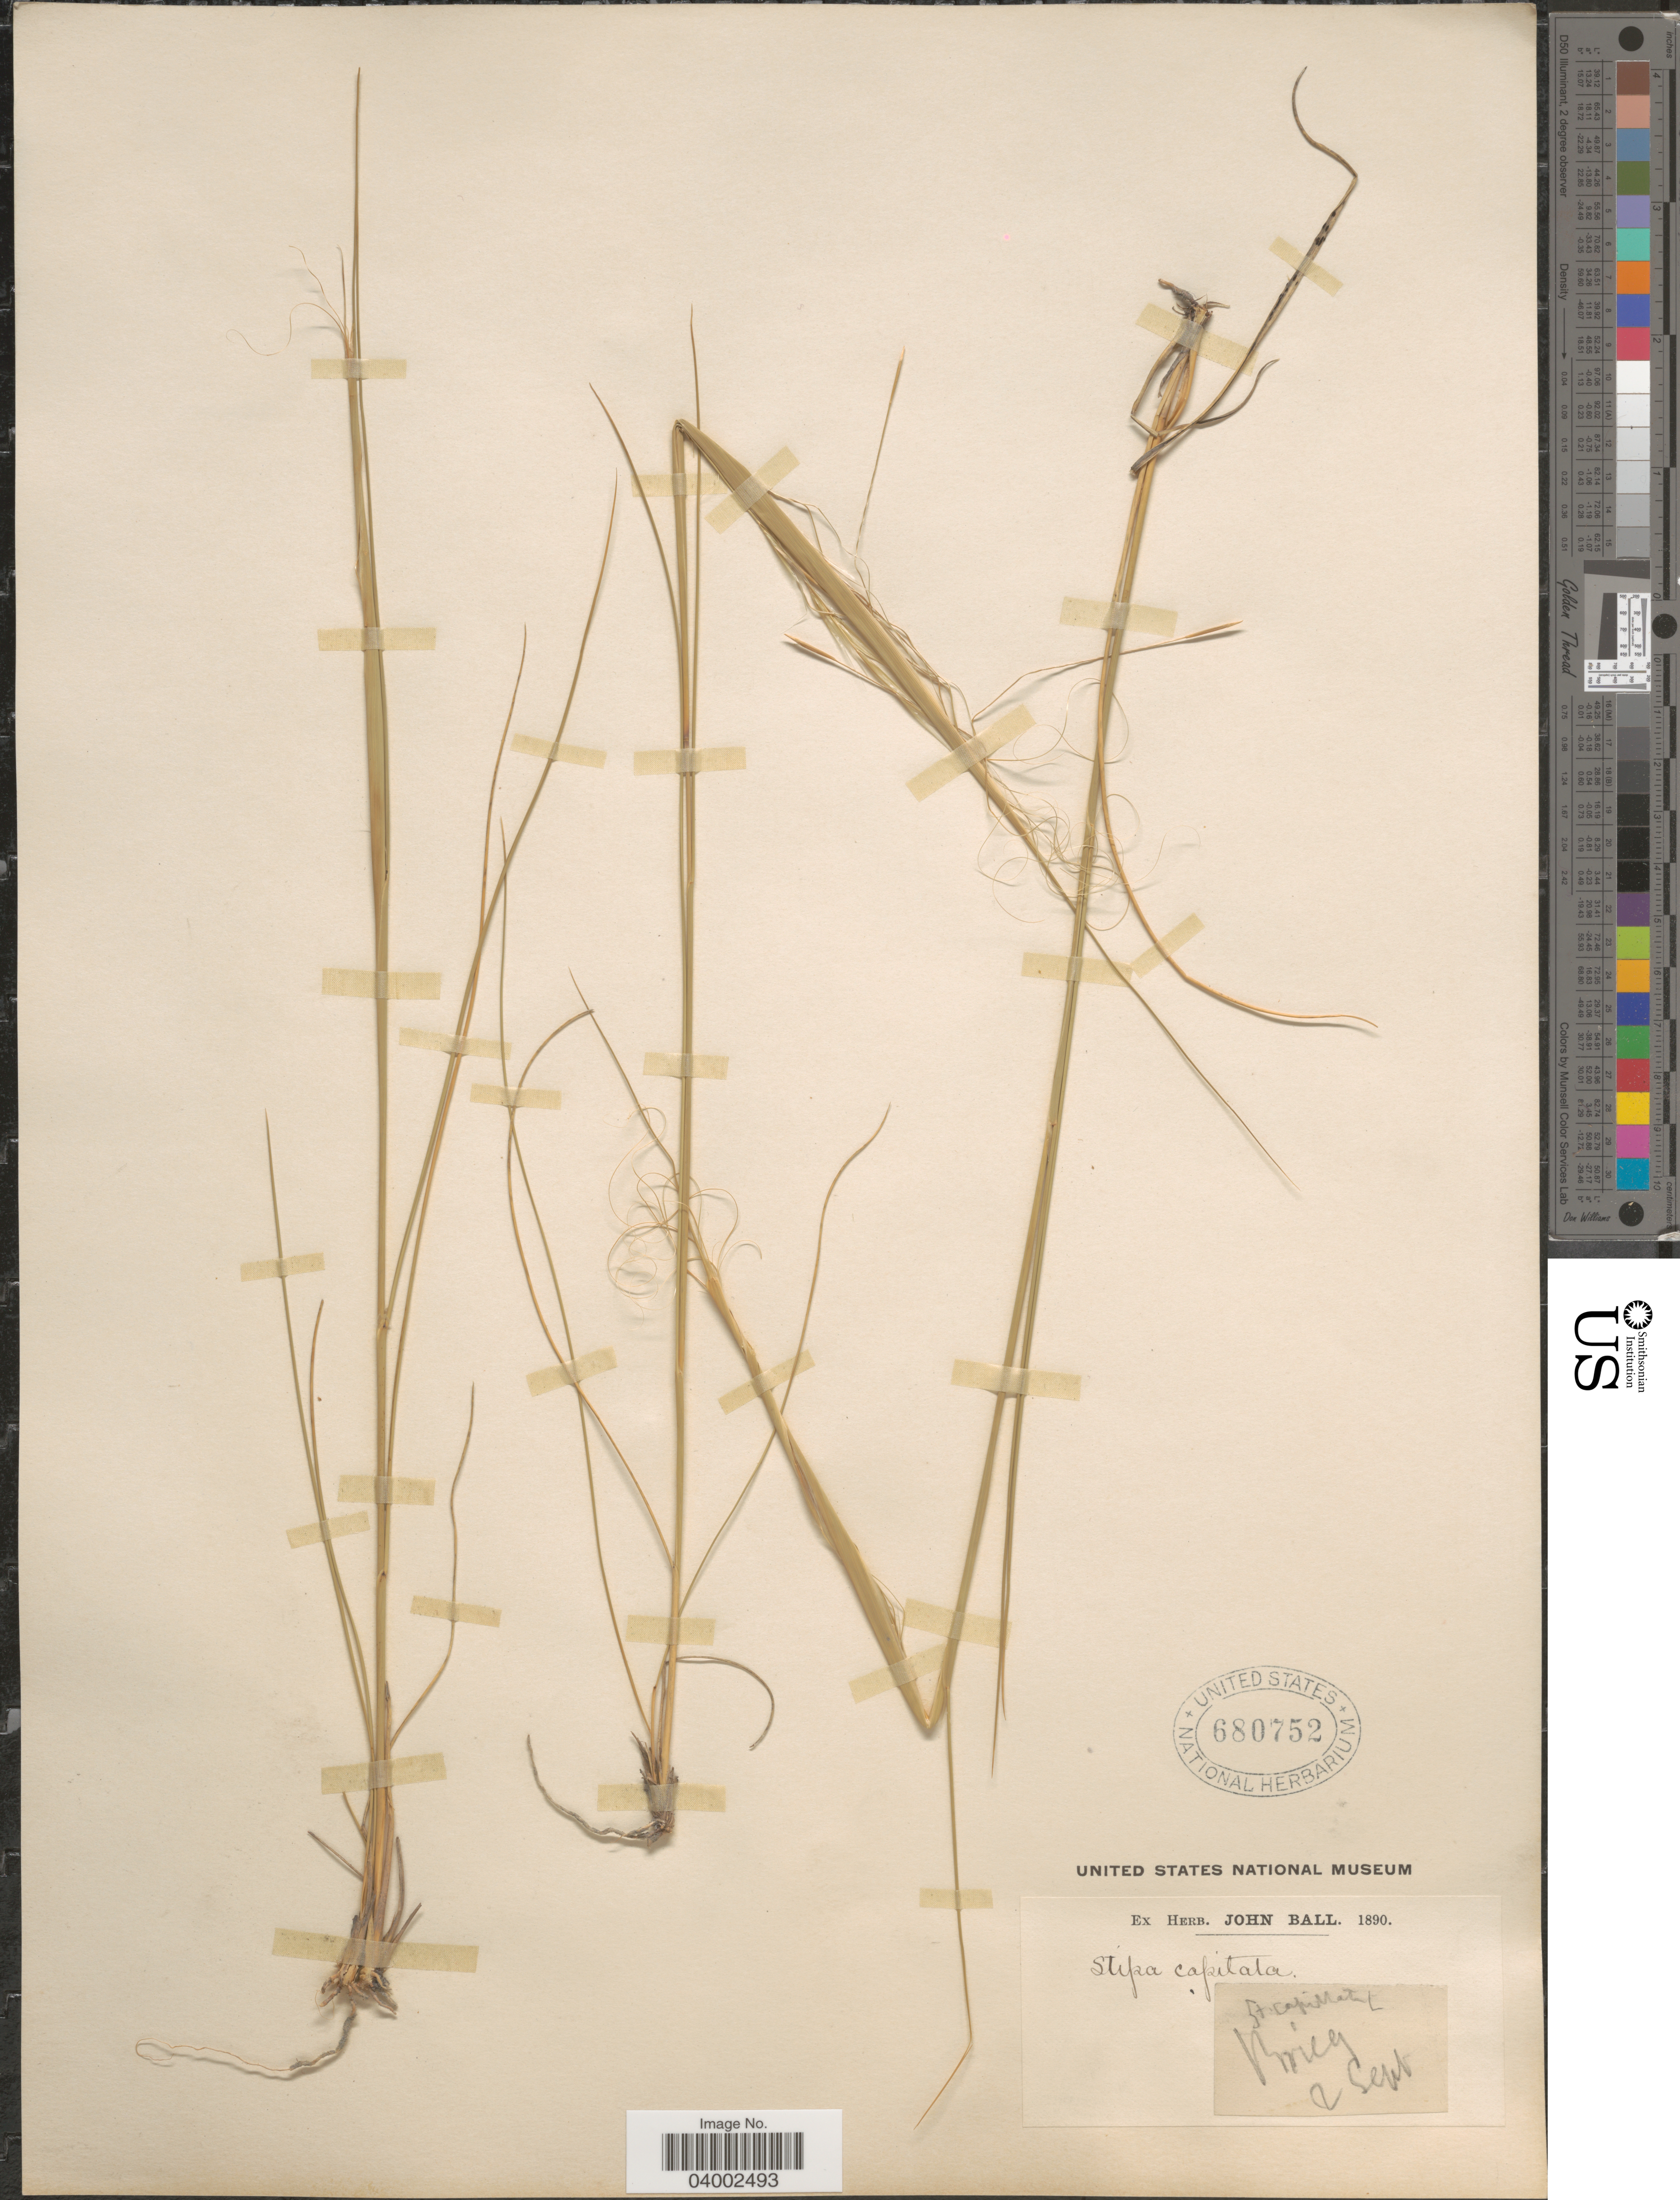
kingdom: Plantae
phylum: Tracheophyta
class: Liliopsida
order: Poales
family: Poaceae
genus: Stipa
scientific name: Stipa capillata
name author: L.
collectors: ex herb. John Ball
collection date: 1890-09-02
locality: St. Capimath, Borieg. [interpreted]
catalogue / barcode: US 680752